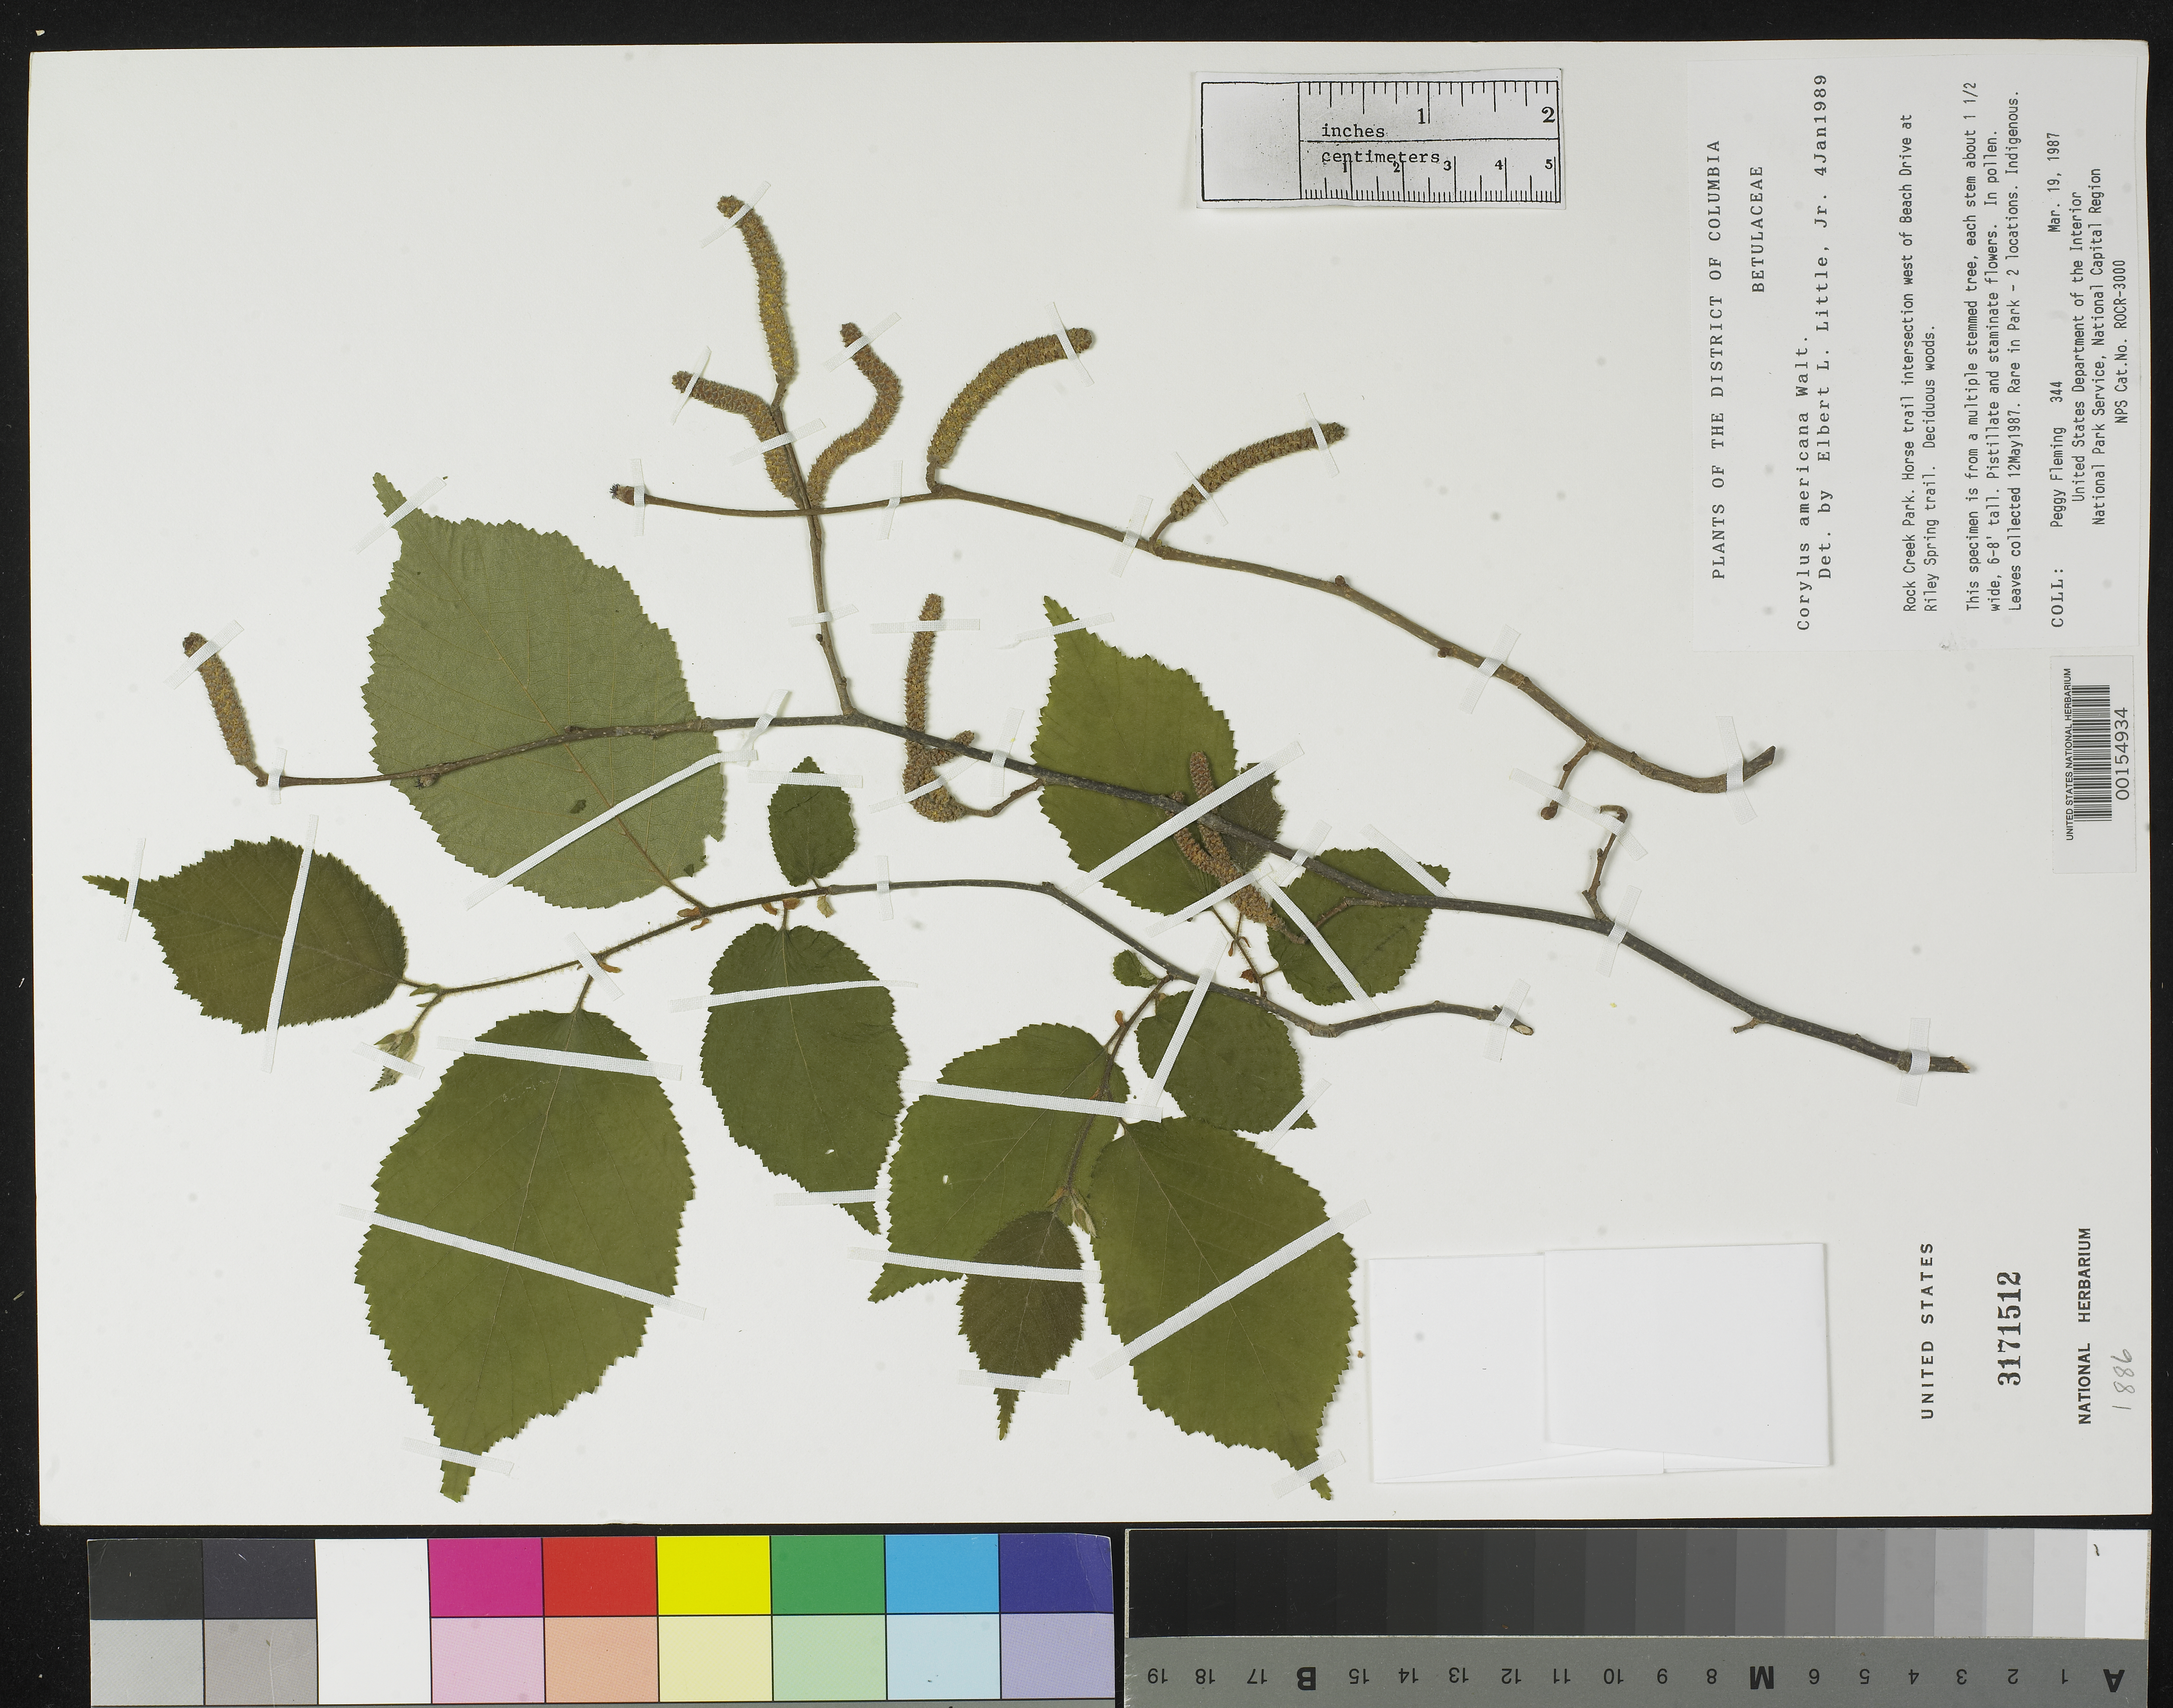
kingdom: Plantae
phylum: Tracheophyta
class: Magnoliopsida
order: Fagales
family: Betulaceae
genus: Corylus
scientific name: Corylus americana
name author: Walter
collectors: P. Fleming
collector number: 344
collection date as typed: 19 Mar 1987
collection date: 1987-03-19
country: United States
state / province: District of Columbia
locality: Rock Creek Park, horse trail intersection W of Beach Dr at Riley Spring trail Rock Creek Park & vicinity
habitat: Off trail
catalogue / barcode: US 3171512